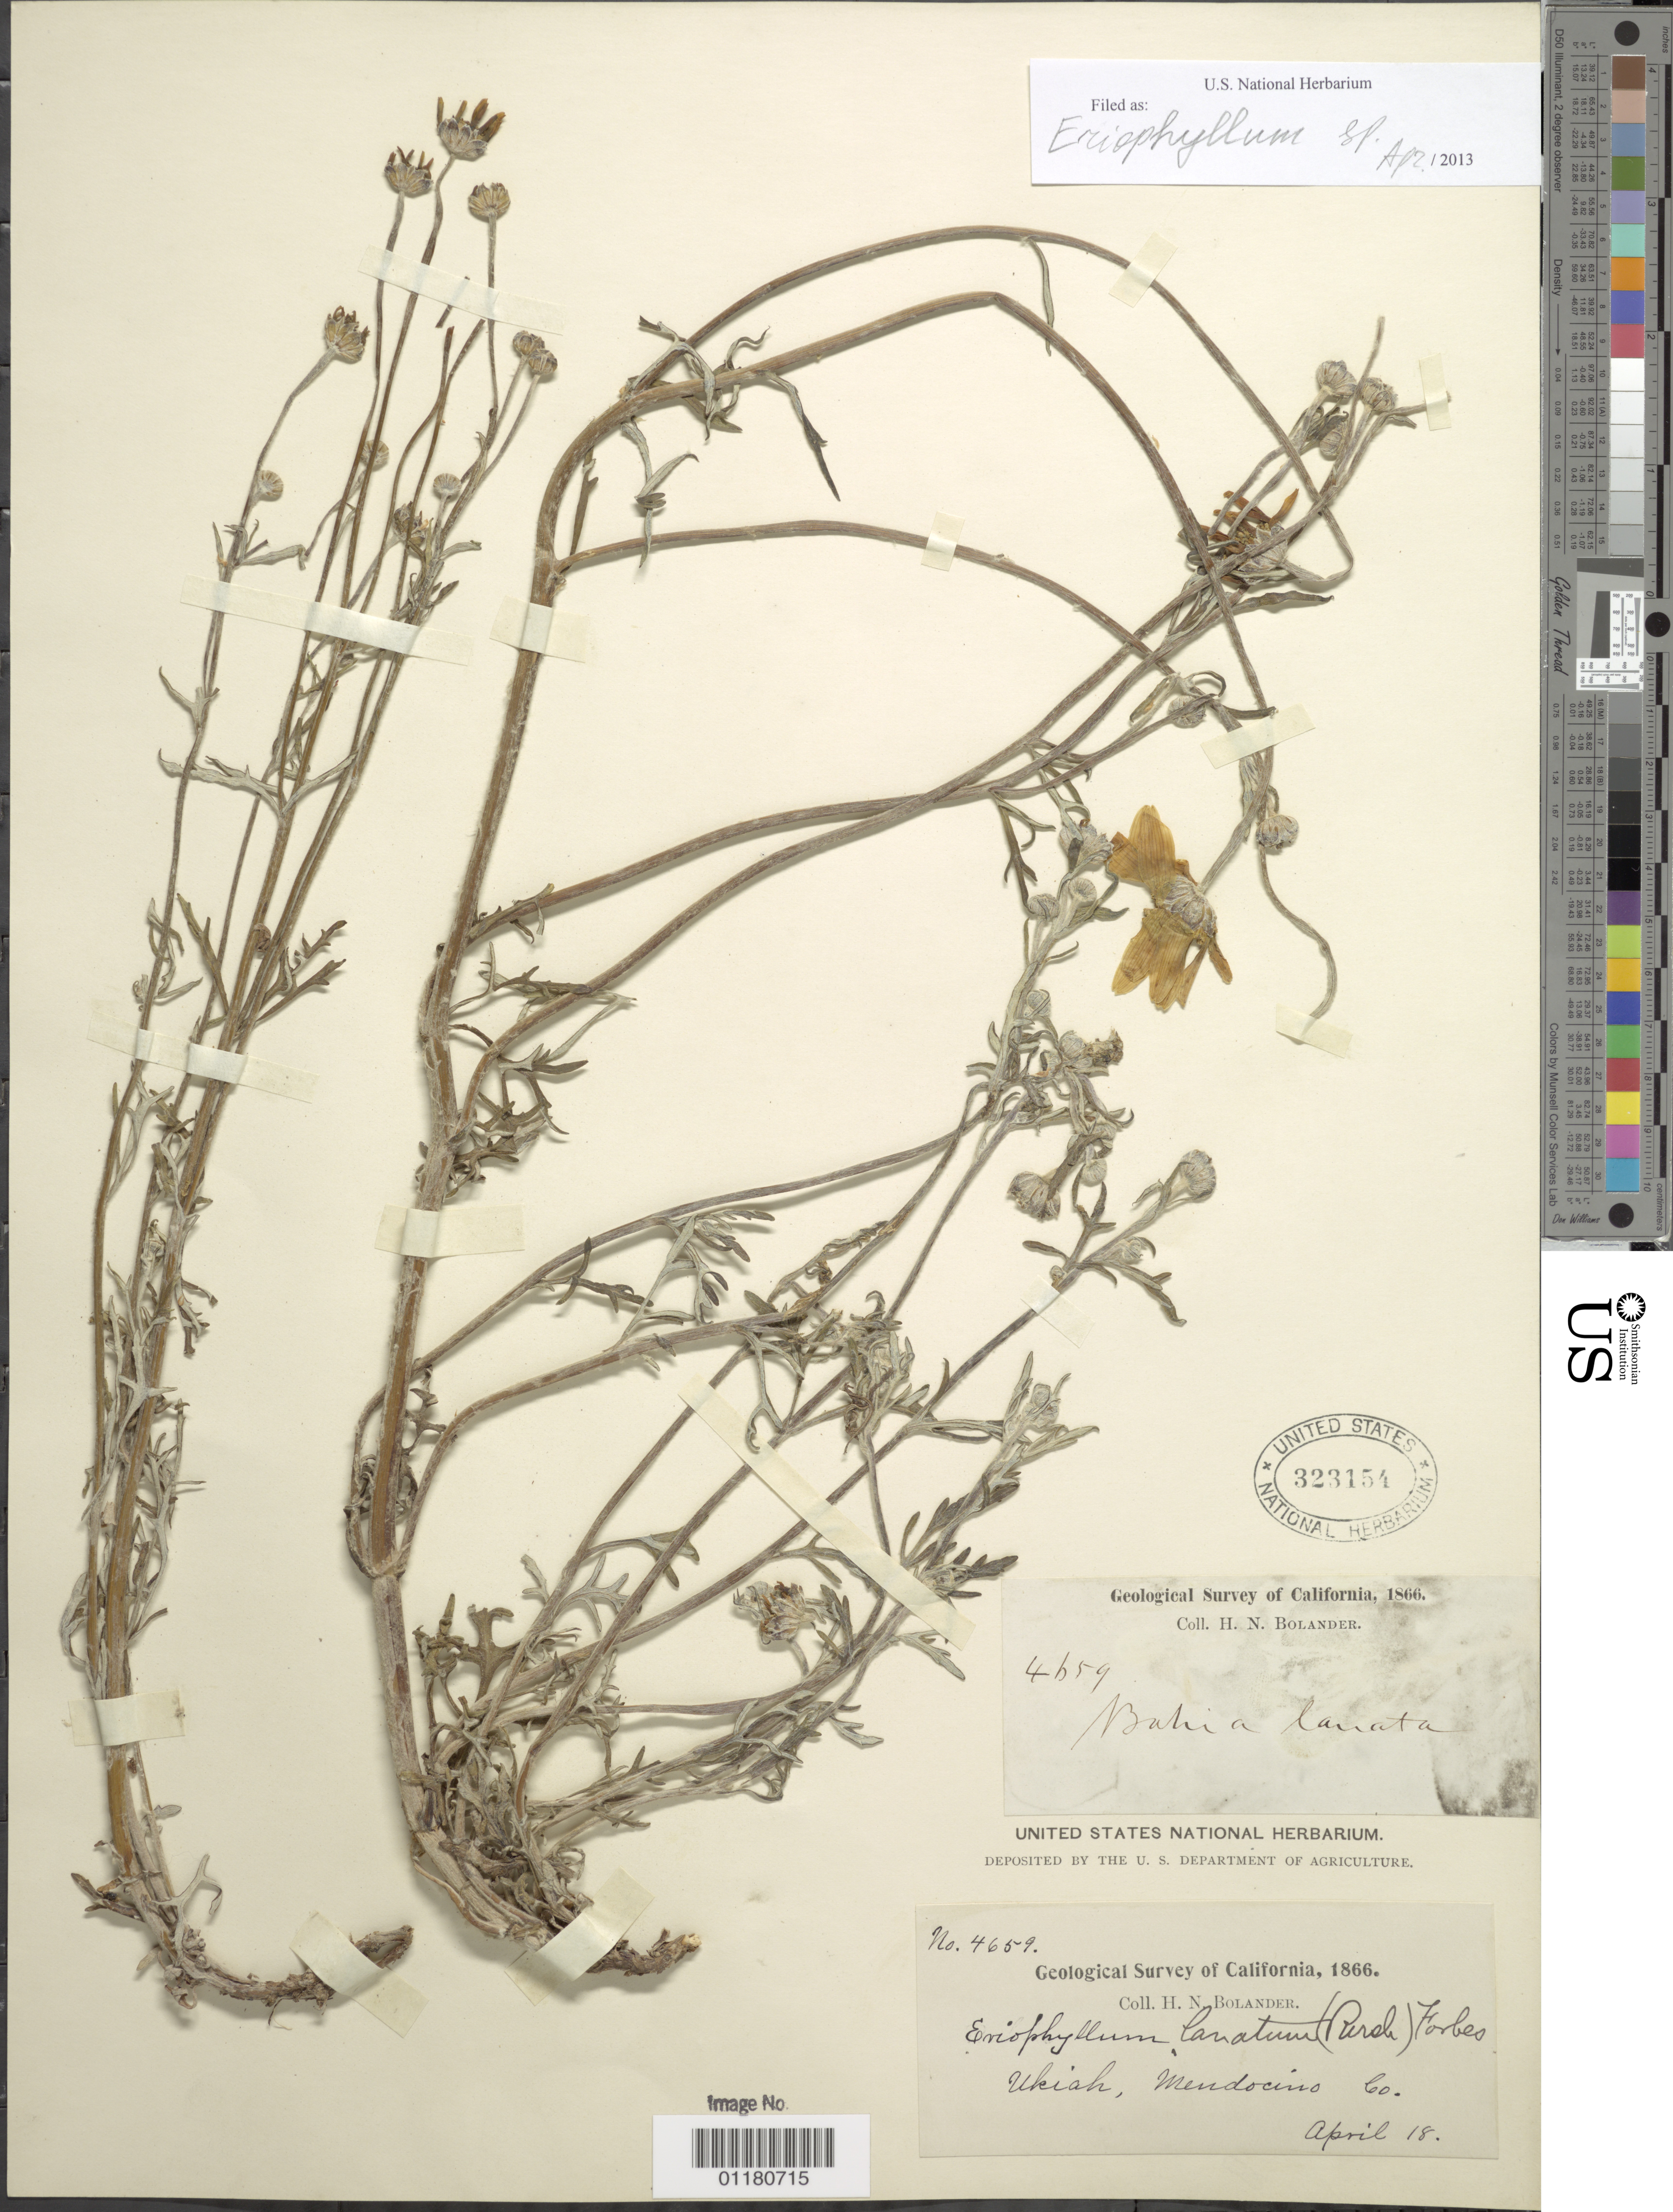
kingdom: Plantae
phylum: Tracheophyta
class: Magnoliopsida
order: Asterales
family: Asteraceae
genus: Eriophyllum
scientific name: Eriophyllum sp.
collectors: H. Bolander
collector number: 4659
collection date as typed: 18 Apr 1866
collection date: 1866-04-18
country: United States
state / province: California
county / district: Mendocino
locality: Ukiah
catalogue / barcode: US 323154